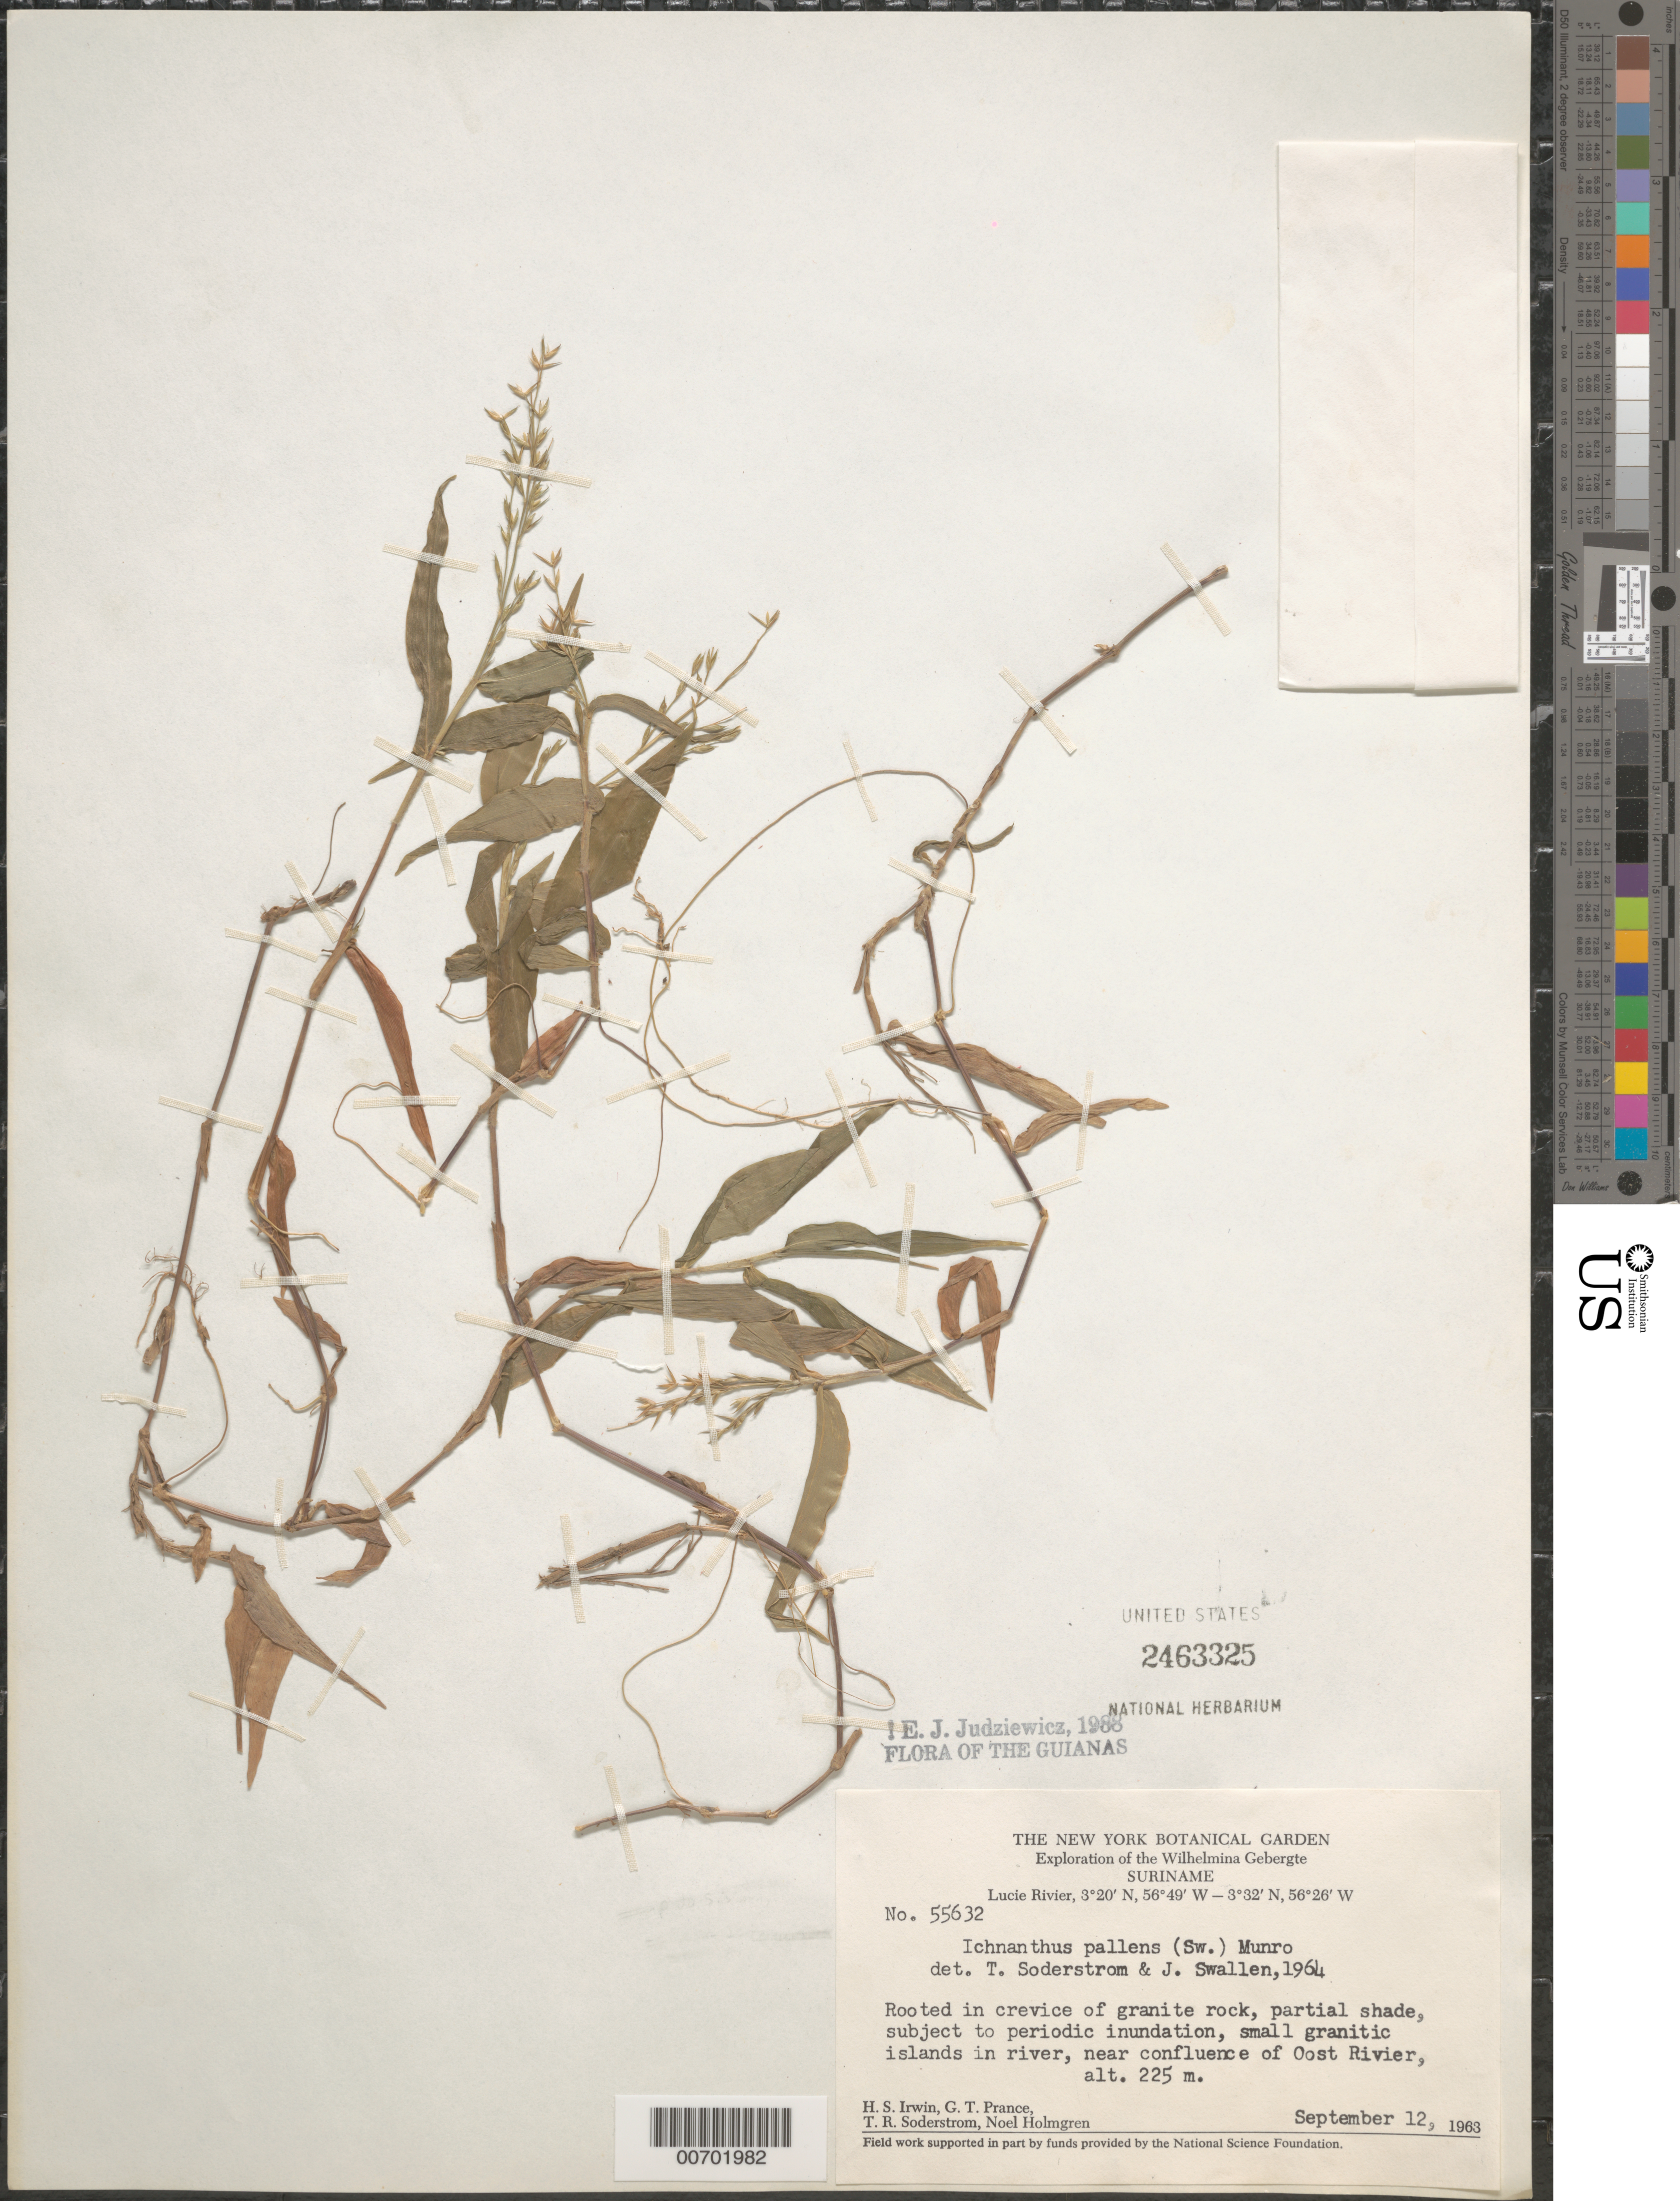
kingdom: Plantae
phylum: Tracheophyta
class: Liliopsida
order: Poales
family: Poaceae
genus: Ichnanthus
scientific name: Ichnanthus pallens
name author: (Sw.) Munro ex Benth.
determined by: Swallen, J. R.; Soderstrom, T. R.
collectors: H. Irwin, G. T. Prance, T. R. Soderstrom & N. H. Holmgren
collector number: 55632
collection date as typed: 12-Sep-63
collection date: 1963-09-12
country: Suriname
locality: Lucie R., near confl. with Oost R., Wilhelmina Gebergte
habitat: Small granitic islands in river, partial shade rooted in crevice of granite rock, subject to periodic inundation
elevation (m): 225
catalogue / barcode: US 2463325